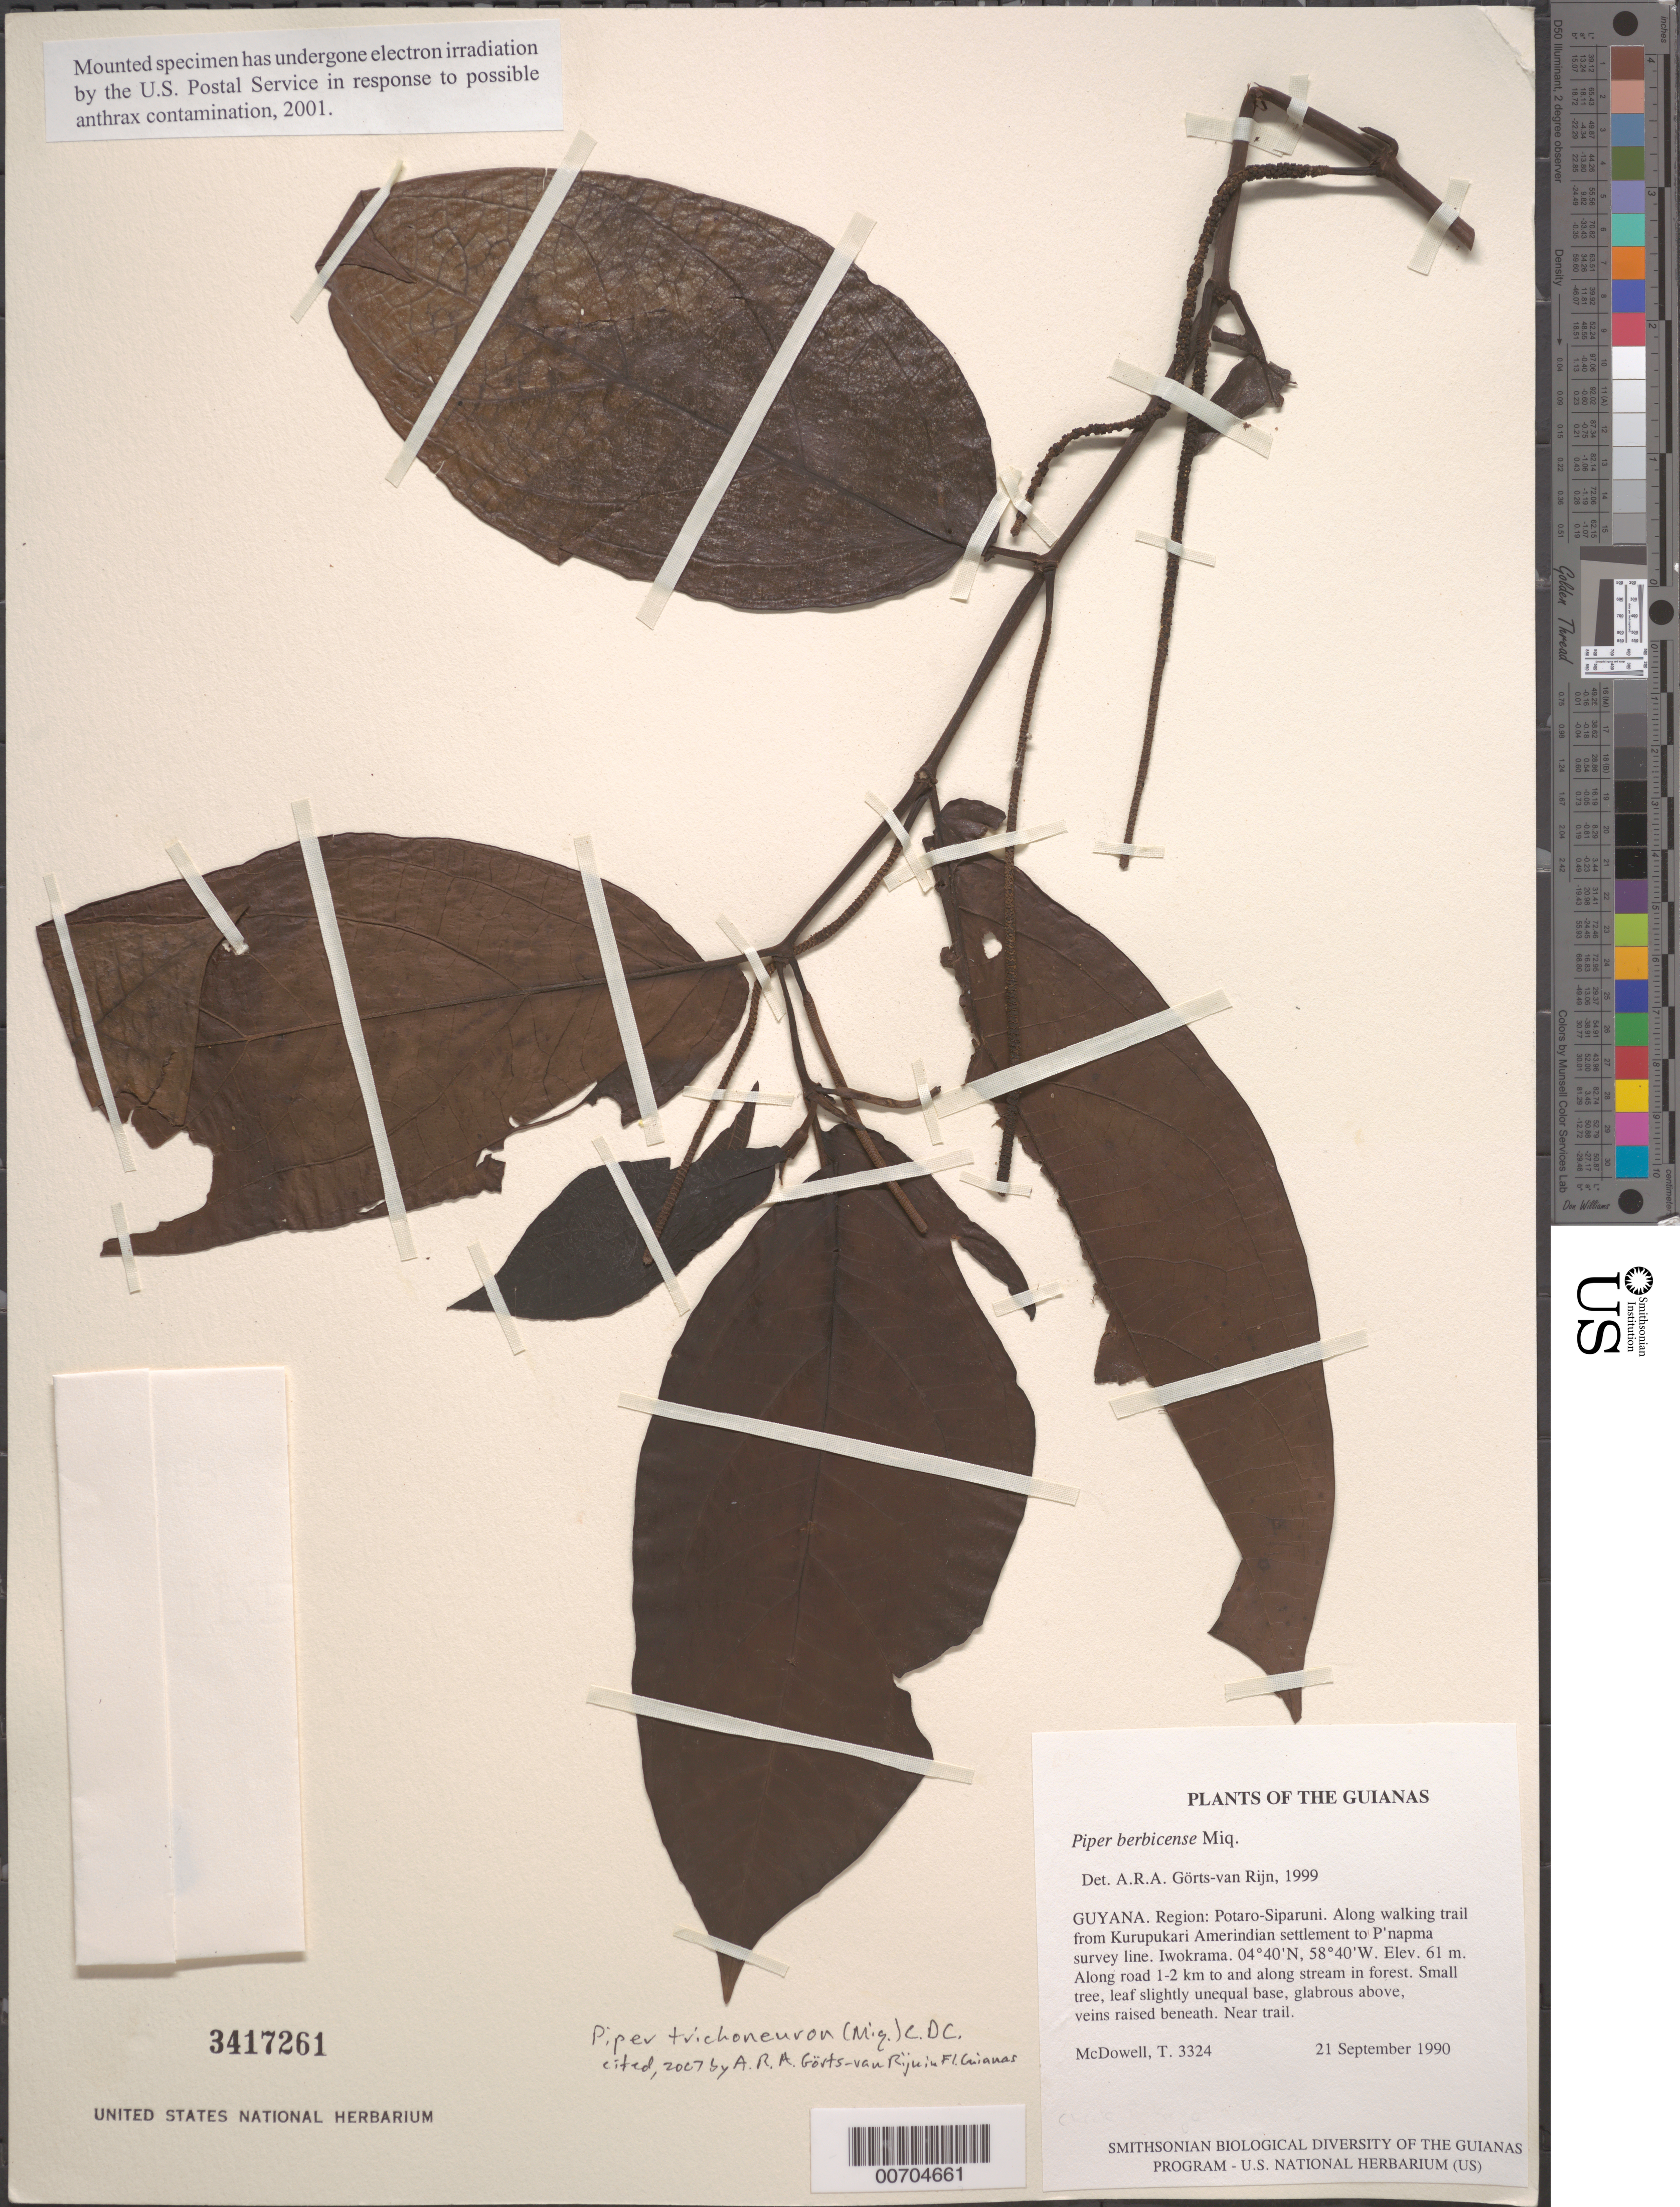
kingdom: Plantae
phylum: Tracheophyta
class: Magnoliopsida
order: Piperales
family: Piperaceae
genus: Piper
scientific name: Piper trichoneuron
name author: (Miq.) C. DC.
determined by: Görts-van Rijn, A. R. A.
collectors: T. McDowell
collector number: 3324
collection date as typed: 21 September 1990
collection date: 1990-09-21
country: Guyana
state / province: Potaro-Siparuni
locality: Trail from Kurupukari Amerindian settlement to Paranapanema survey line, 1-2 km from road. Iwokrama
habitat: Along road and stream in forest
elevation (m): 60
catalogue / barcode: US 3417261